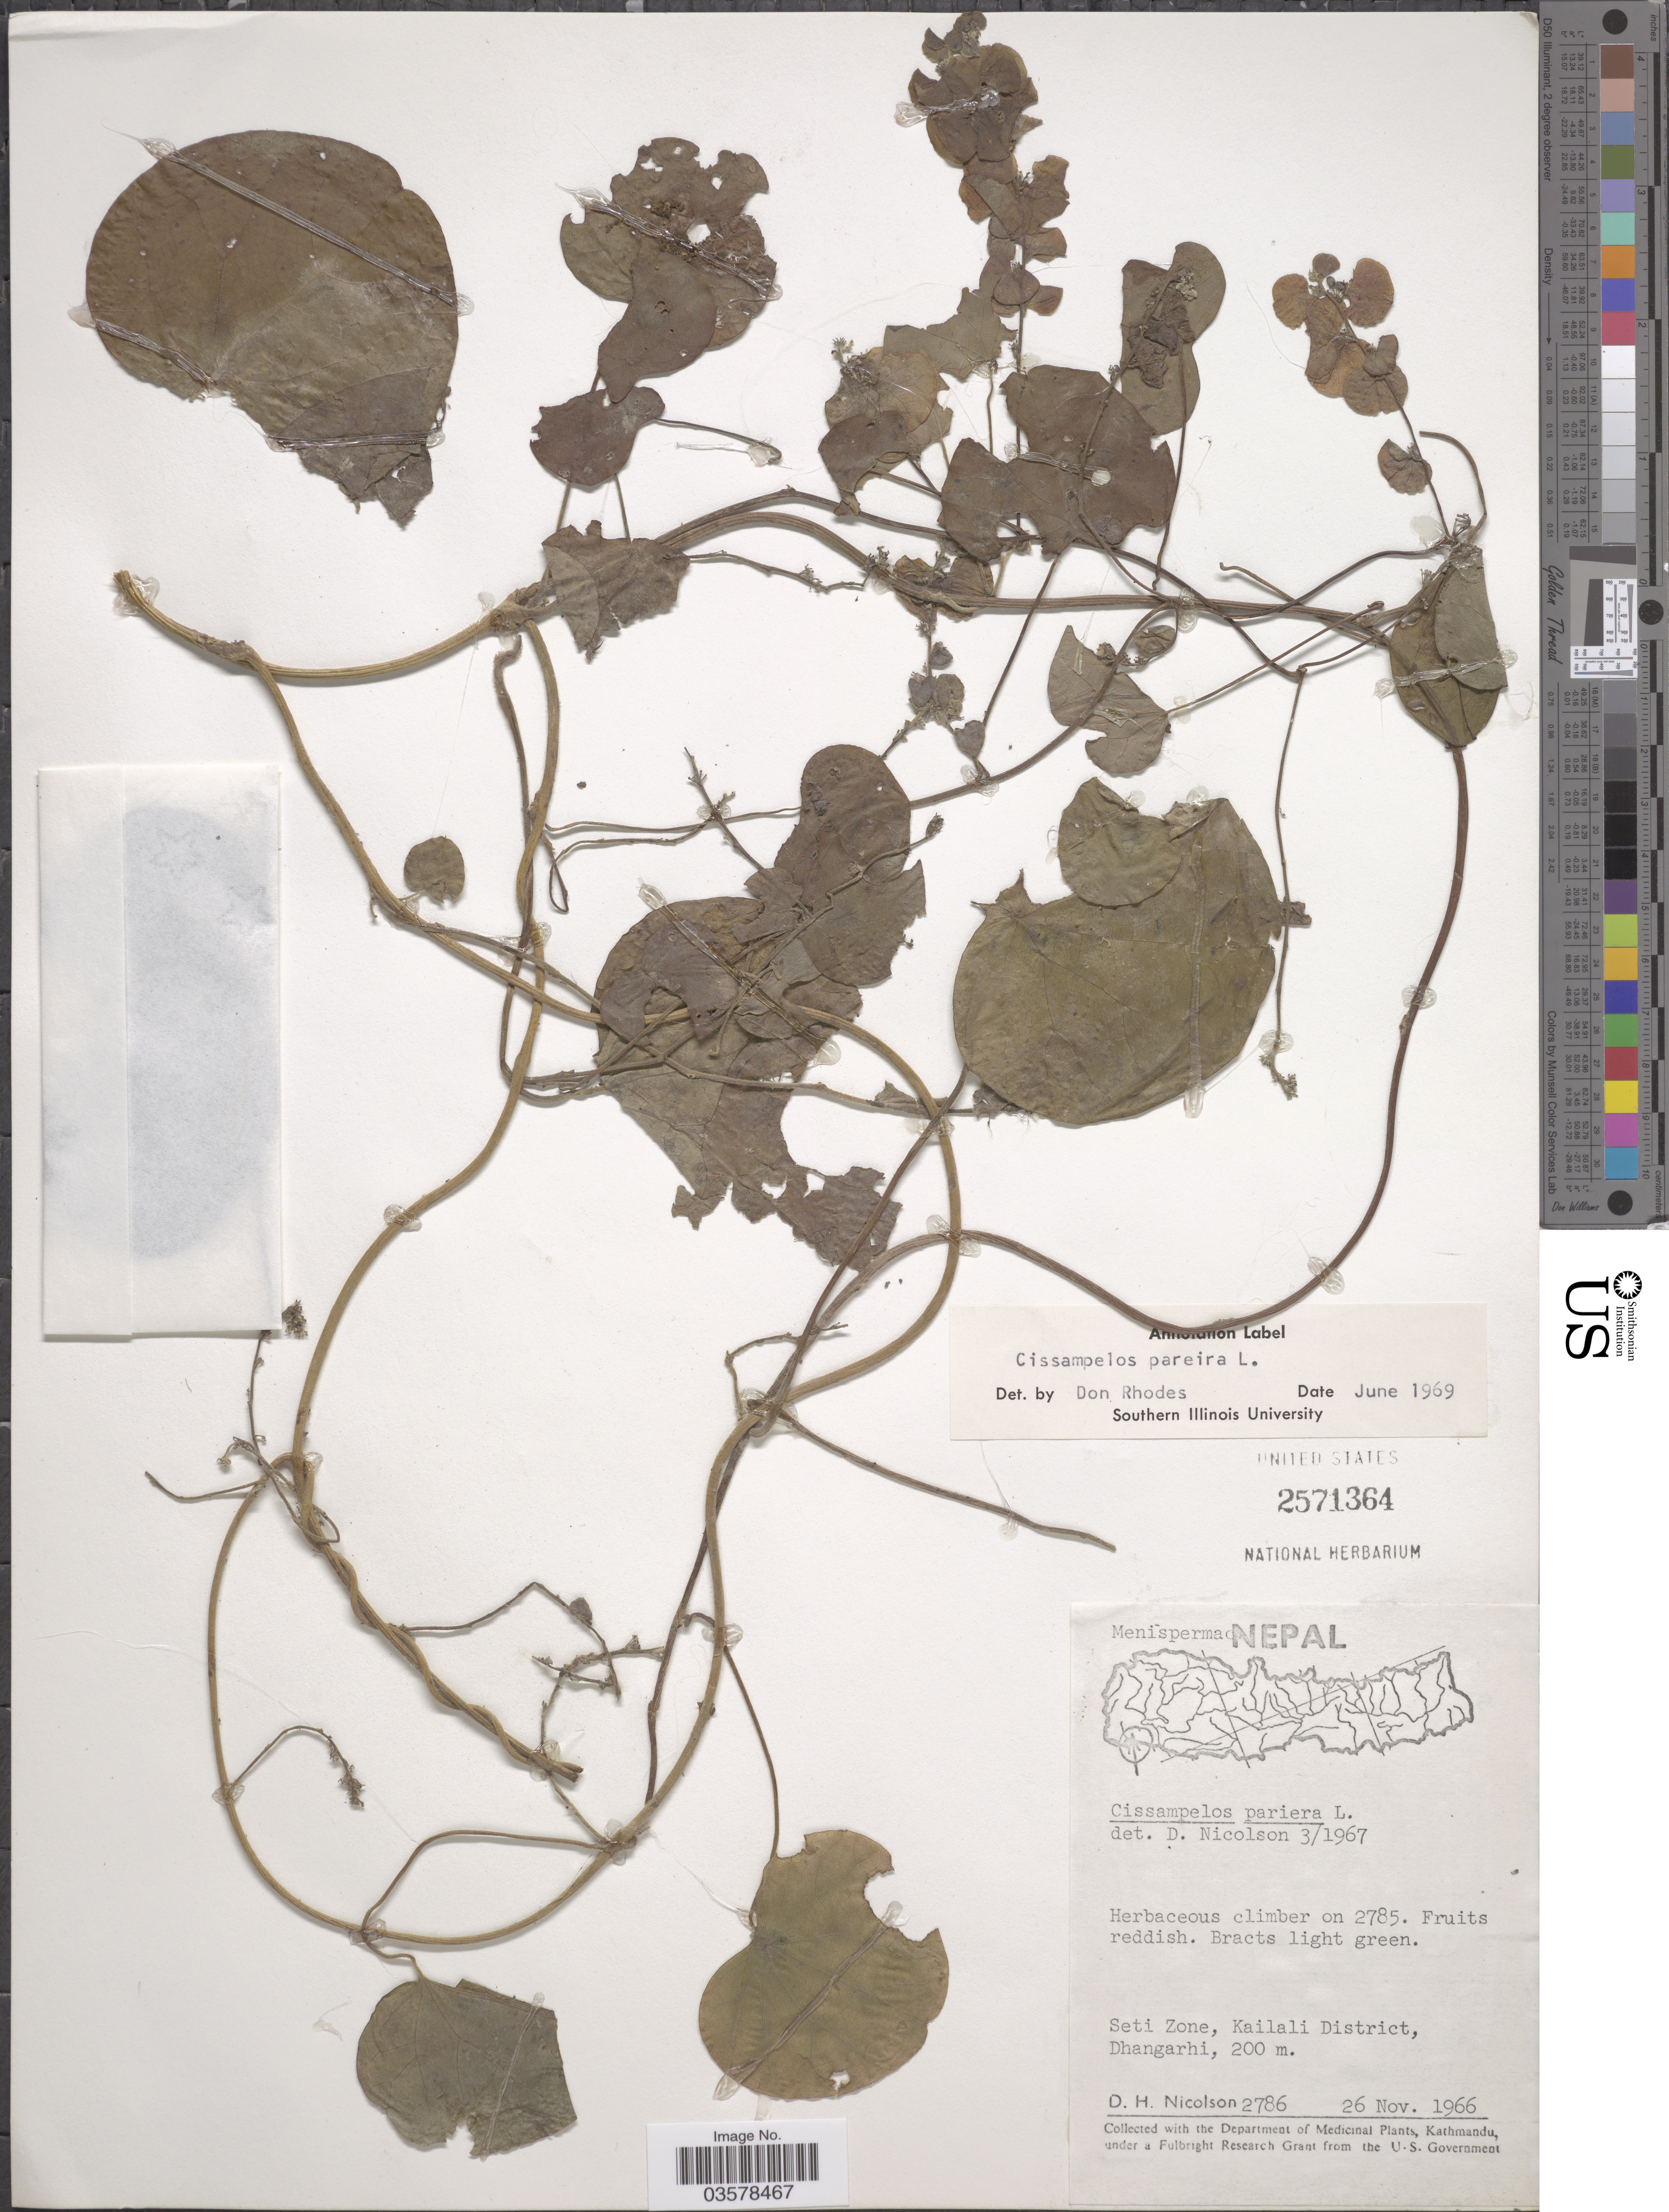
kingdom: Plantae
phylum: Tracheophyta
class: Magnoliopsida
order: Ranunculales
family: Menispermaceae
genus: Cissampelos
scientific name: Cissampelos pareira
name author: L.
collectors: D. H. Nicolson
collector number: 2786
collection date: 1966-11-26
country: Nepal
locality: Seti Zone, Kailali District, Dhangarhi.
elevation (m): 200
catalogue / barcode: US 2571364